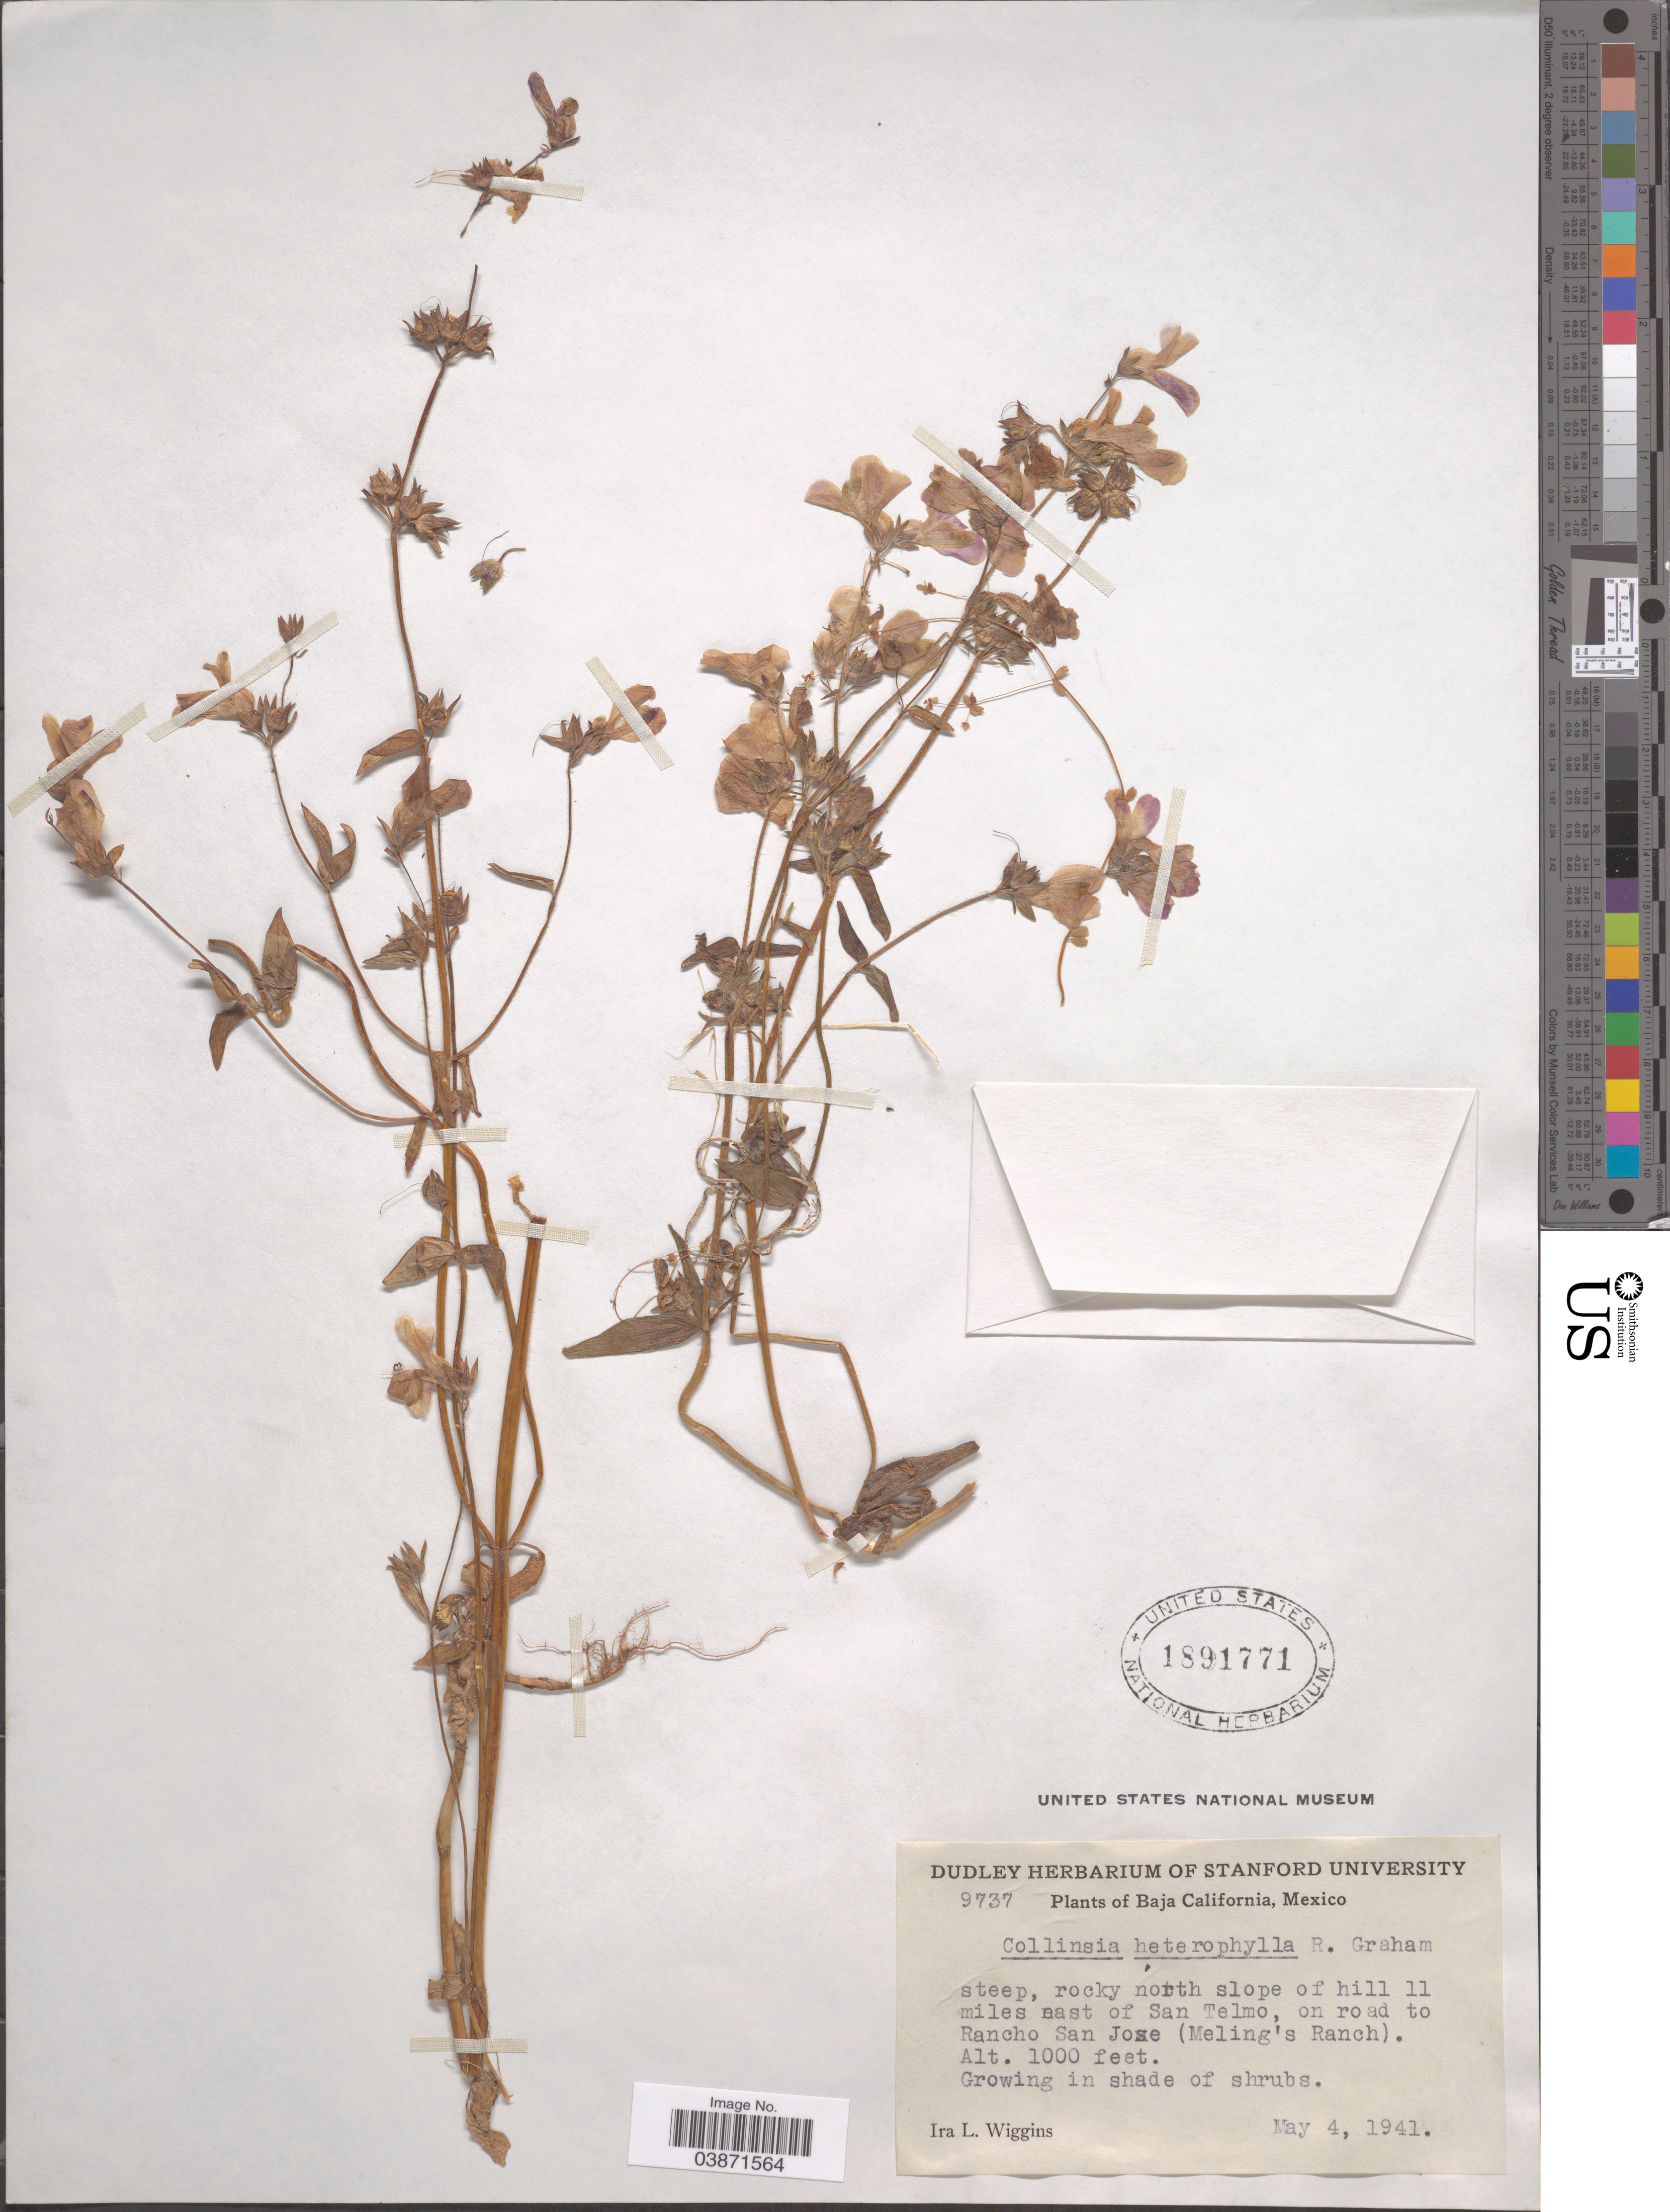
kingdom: Plantae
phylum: Tracheophyta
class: Magnoliopsida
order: Lamiales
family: Plantaginaceae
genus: Collinsia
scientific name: Collinsia heterophylla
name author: Buist ex Graham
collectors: I. L. Wiggins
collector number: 9737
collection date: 1941-05-04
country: Mexico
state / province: Baja California Norte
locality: Steep, rocky north slope of hill 11 miles east of San Telmo, on road to Rancho San Jose (Meling's Ranch).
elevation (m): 305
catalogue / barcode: US 1891771